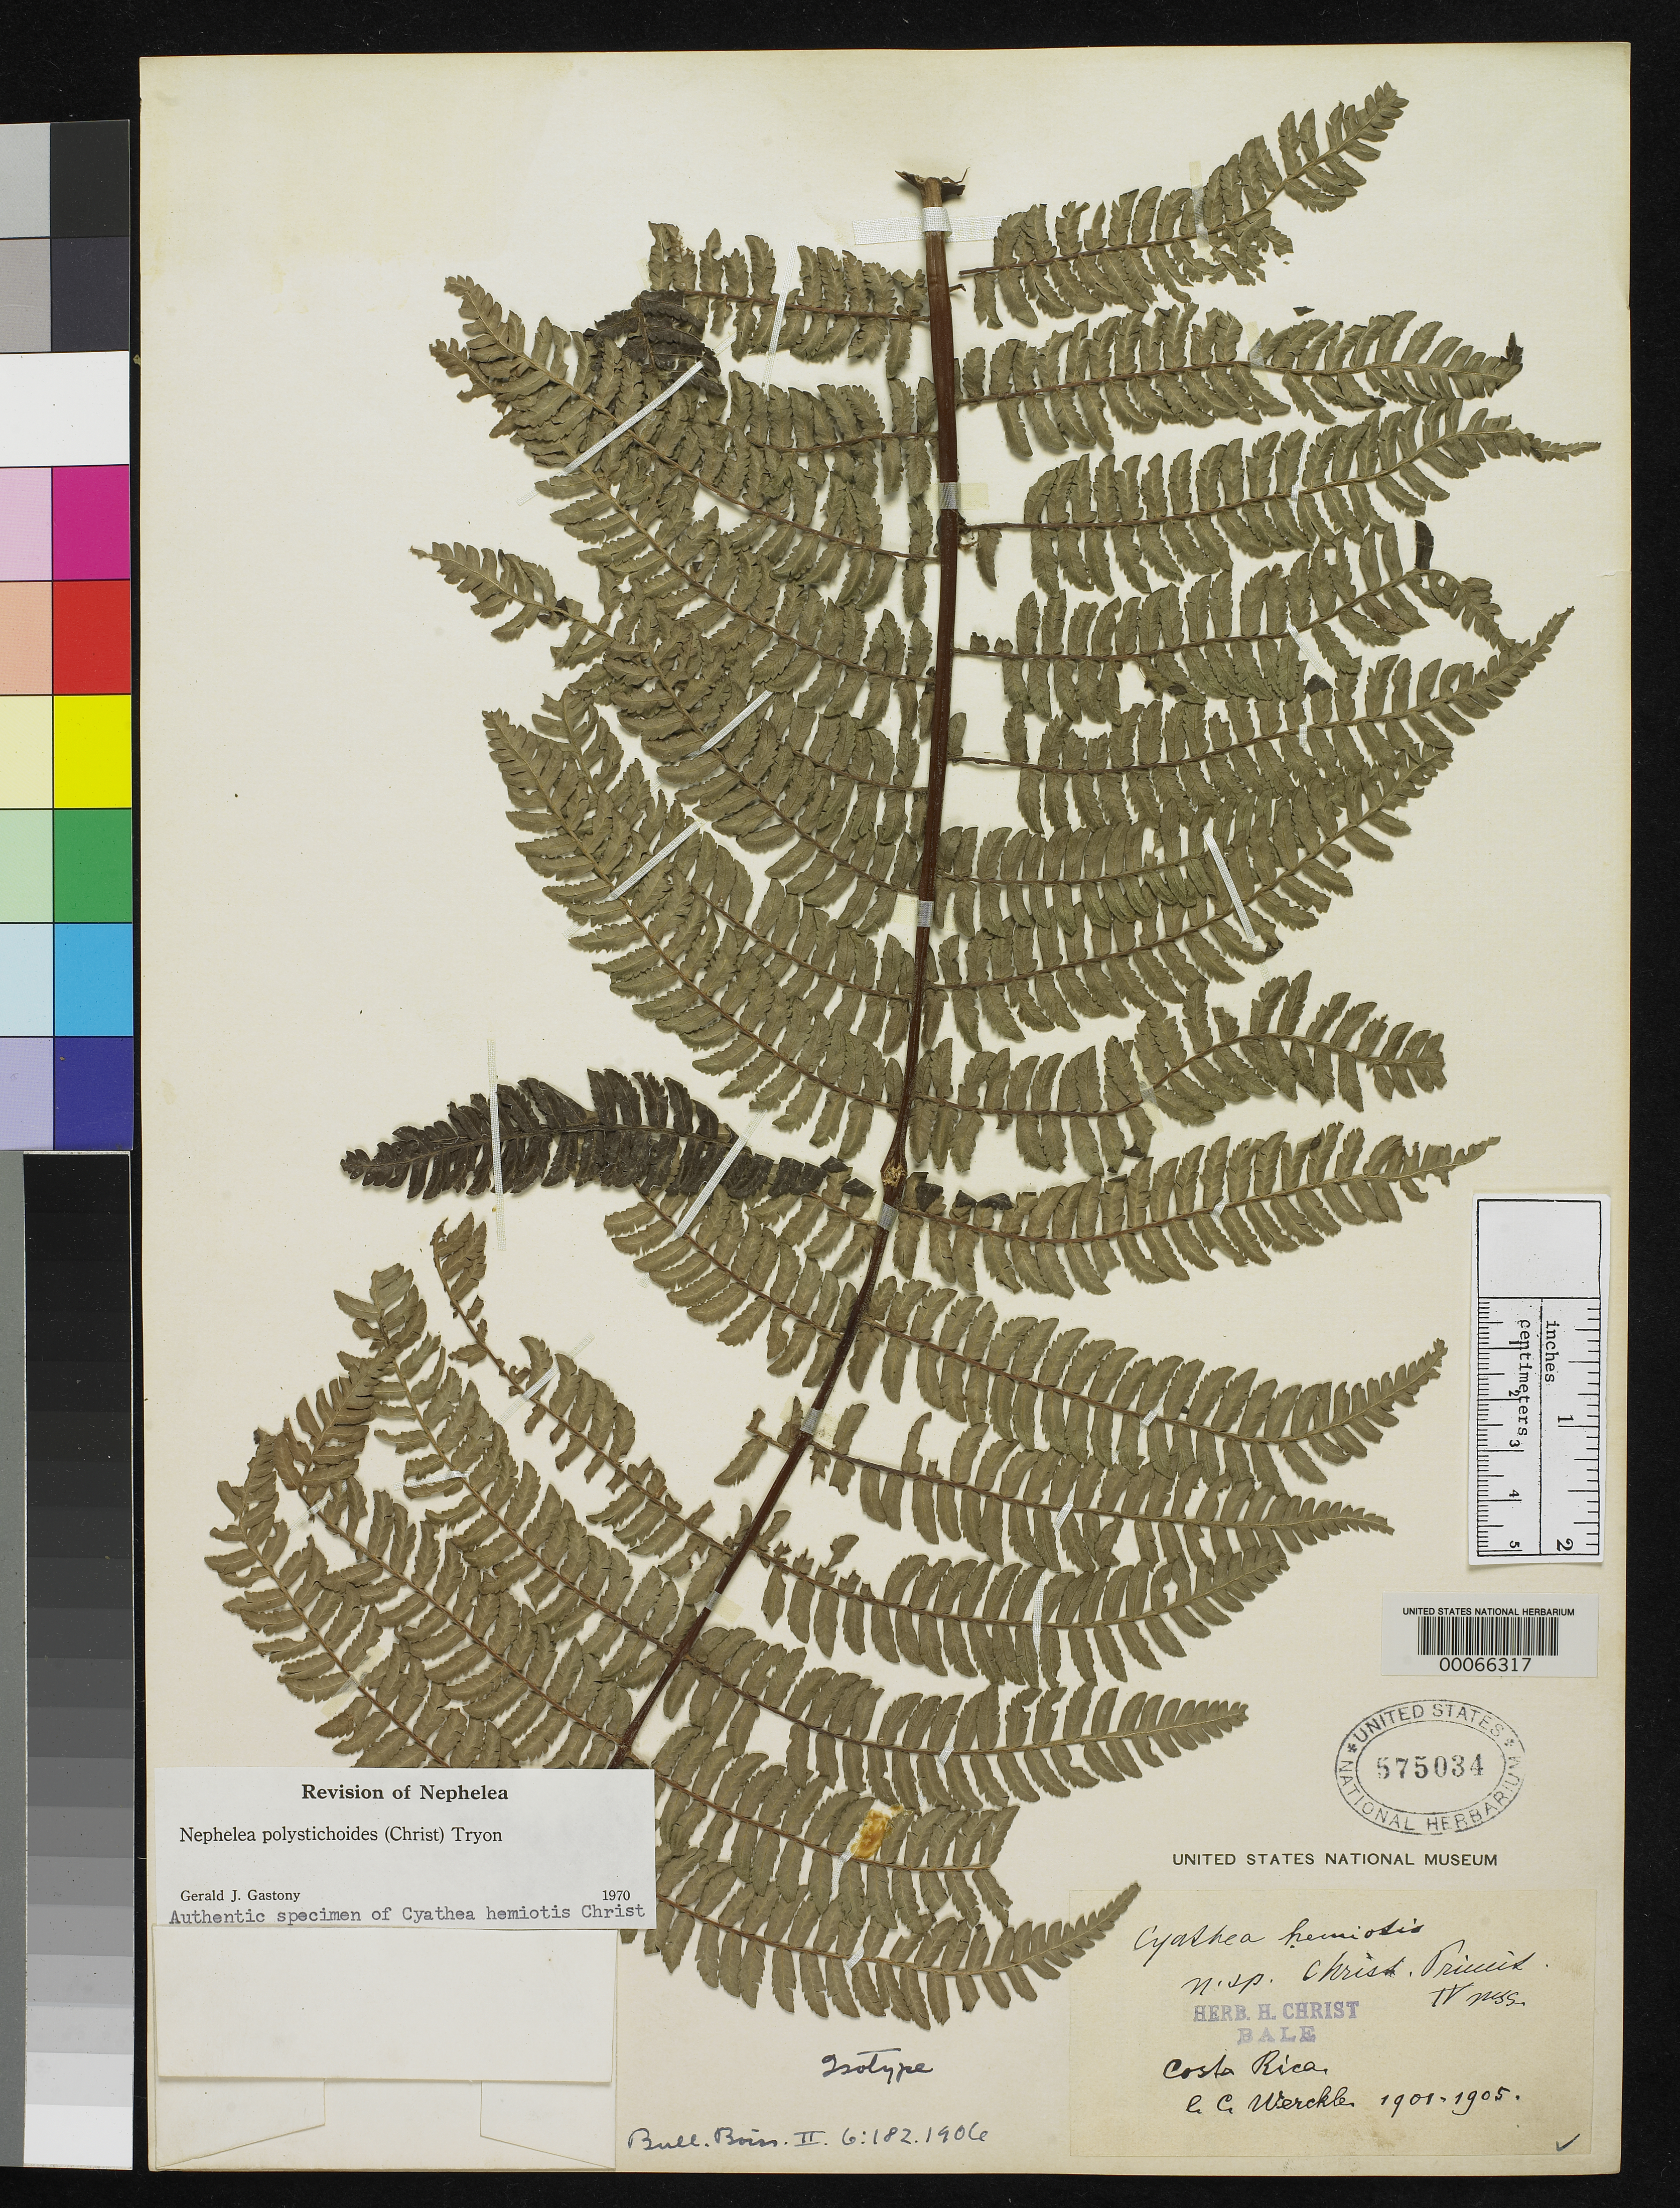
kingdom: Plantae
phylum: Tracheophyta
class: Polypodiopsida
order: Cyatheales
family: Cyatheaceae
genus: Cyathea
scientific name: Cyathea hemiotis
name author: Christ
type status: Type Collection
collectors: C. C Wercklé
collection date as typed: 1901 to -- --- 1905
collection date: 1901/1905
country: Costa Rica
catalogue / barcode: US 575034